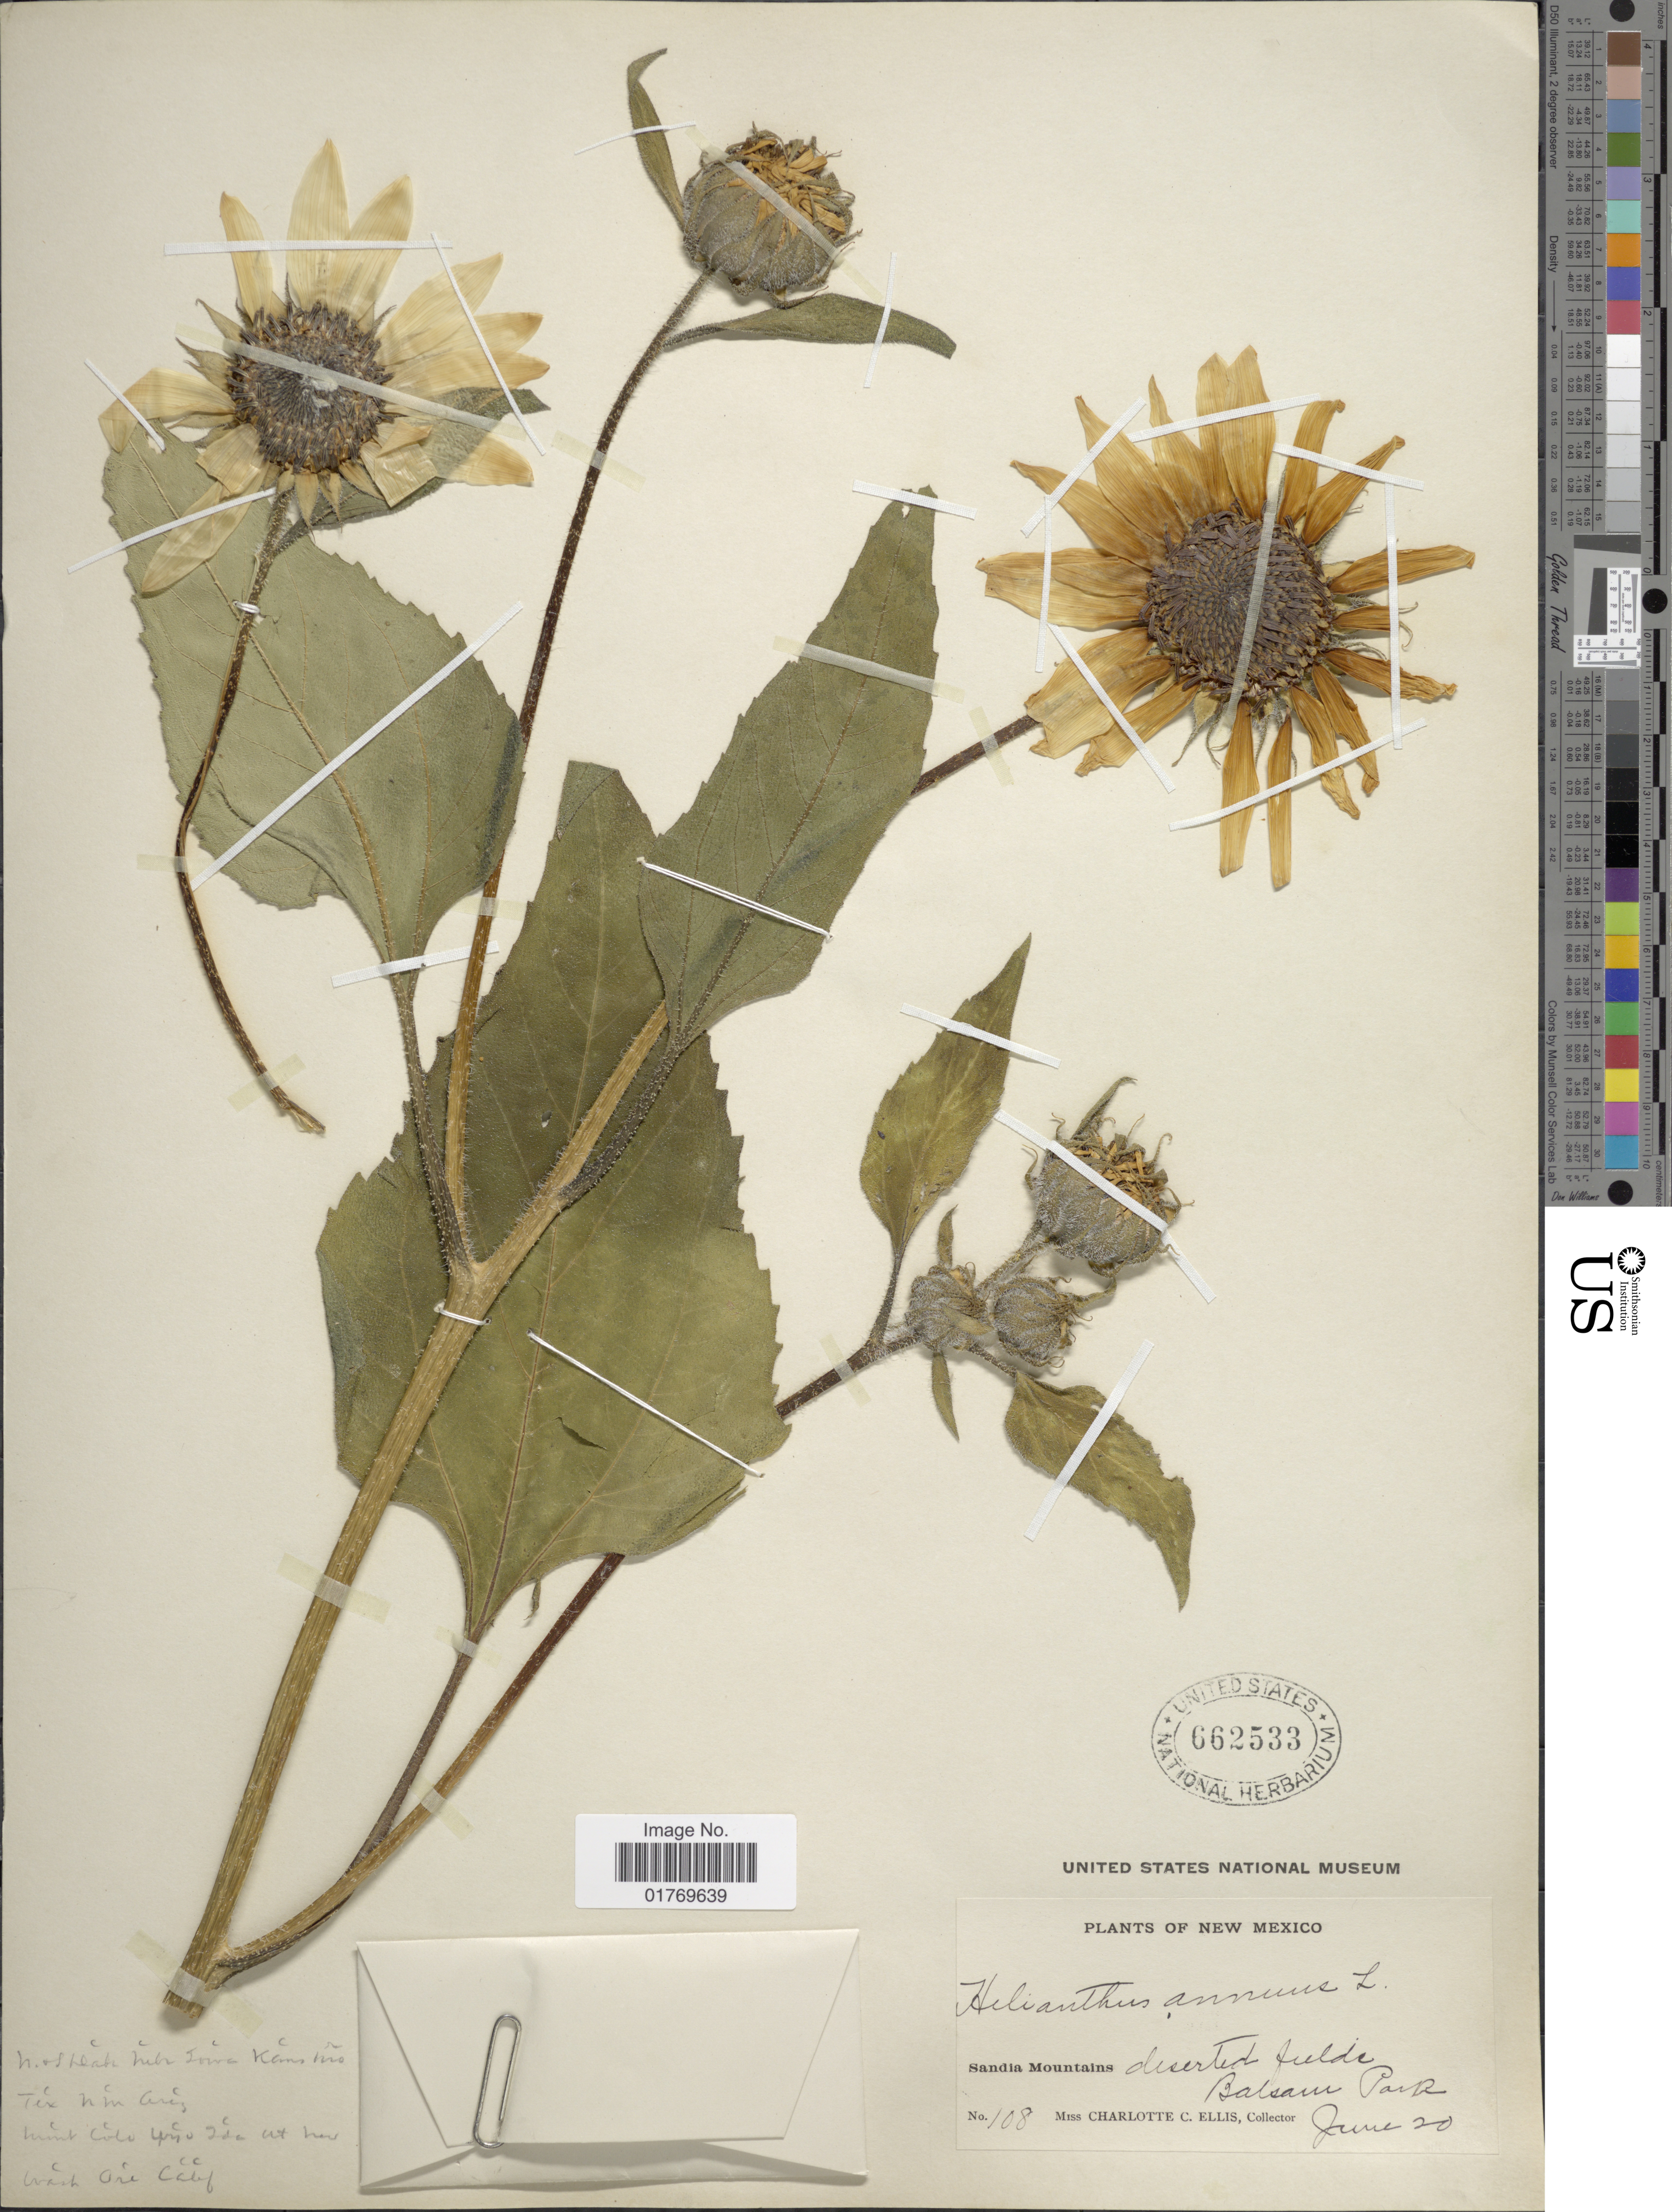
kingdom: Plantae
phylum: Tracheophyta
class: Magnoliopsida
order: Asterales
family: Asteraceae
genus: Helianthus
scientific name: Helianthus annuus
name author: L.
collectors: C. C. Ellis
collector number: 108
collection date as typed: Transcribed d/m/y: /6/20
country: United States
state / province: New Mexico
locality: Sandia Mountains Deserted fields, Balsam Park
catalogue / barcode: US 662533